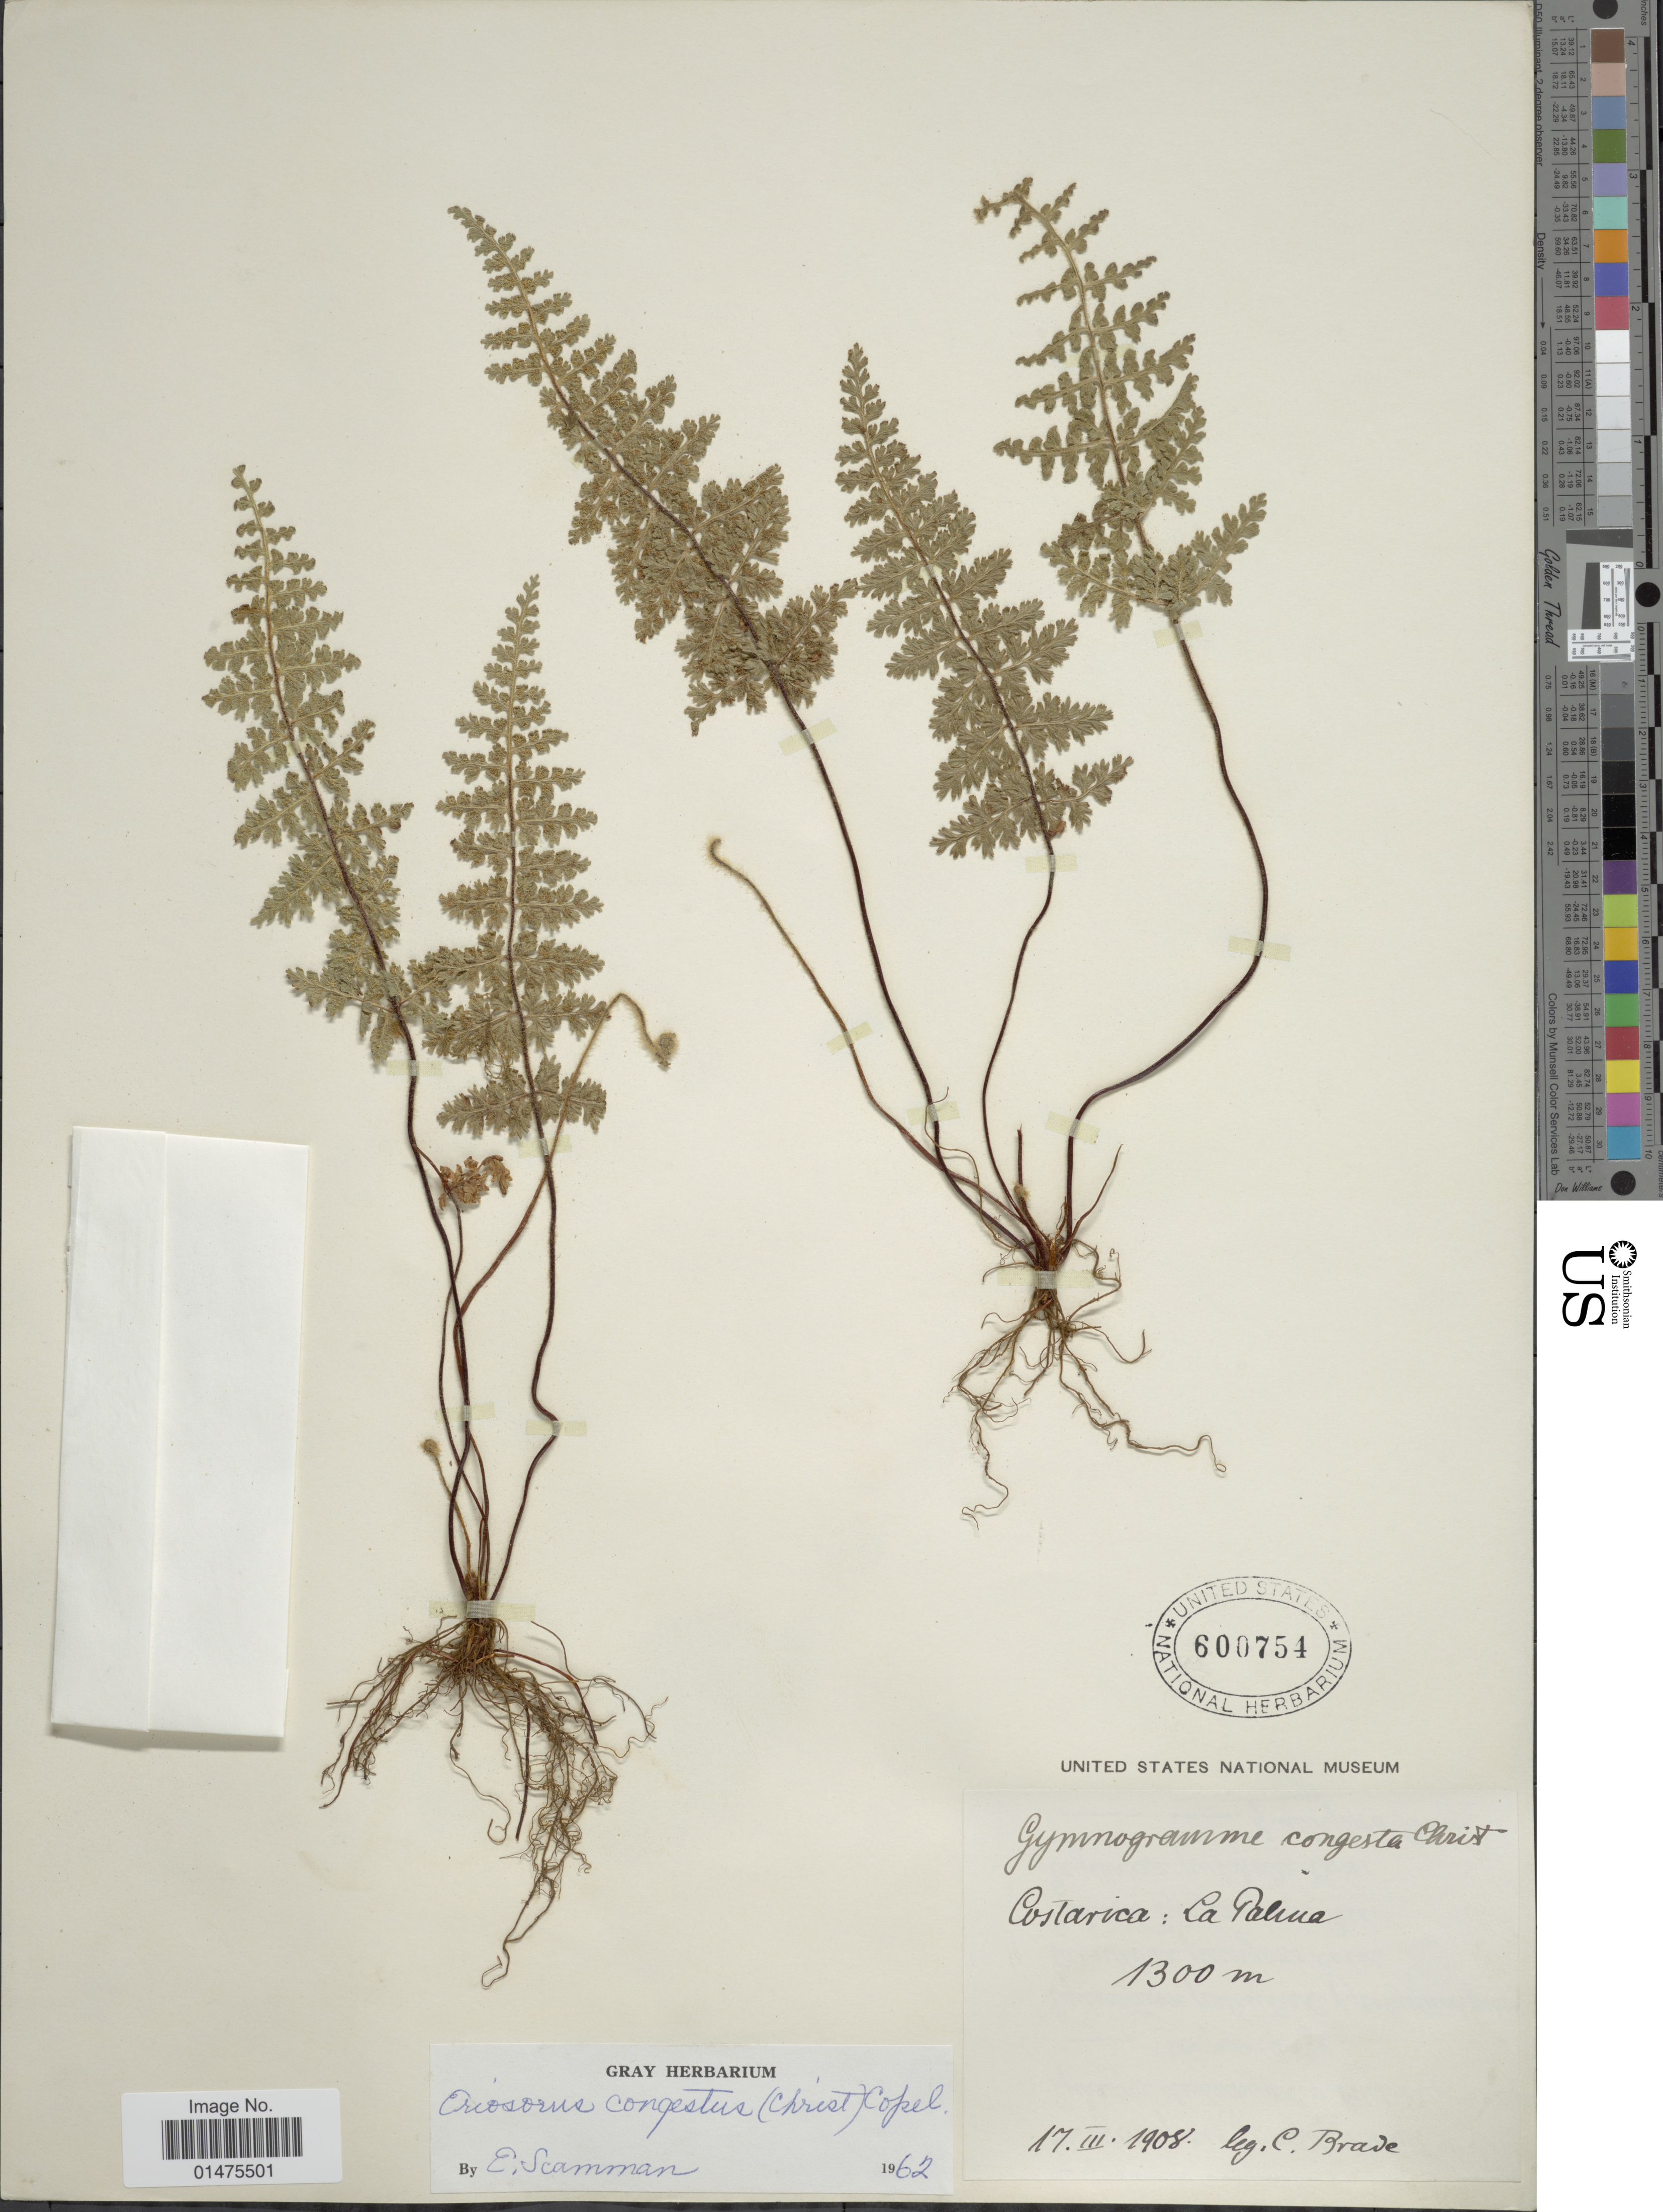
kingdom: Plantae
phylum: Tracheophyta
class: Polypodiopsida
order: Polypodiales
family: Pteridaceae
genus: Jamesonia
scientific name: Jamesonia congesta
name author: (Christ) Christenh.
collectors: C. Brade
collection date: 1908-03-17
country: Costa Rica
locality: La Palma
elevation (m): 1300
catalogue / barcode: US 600754